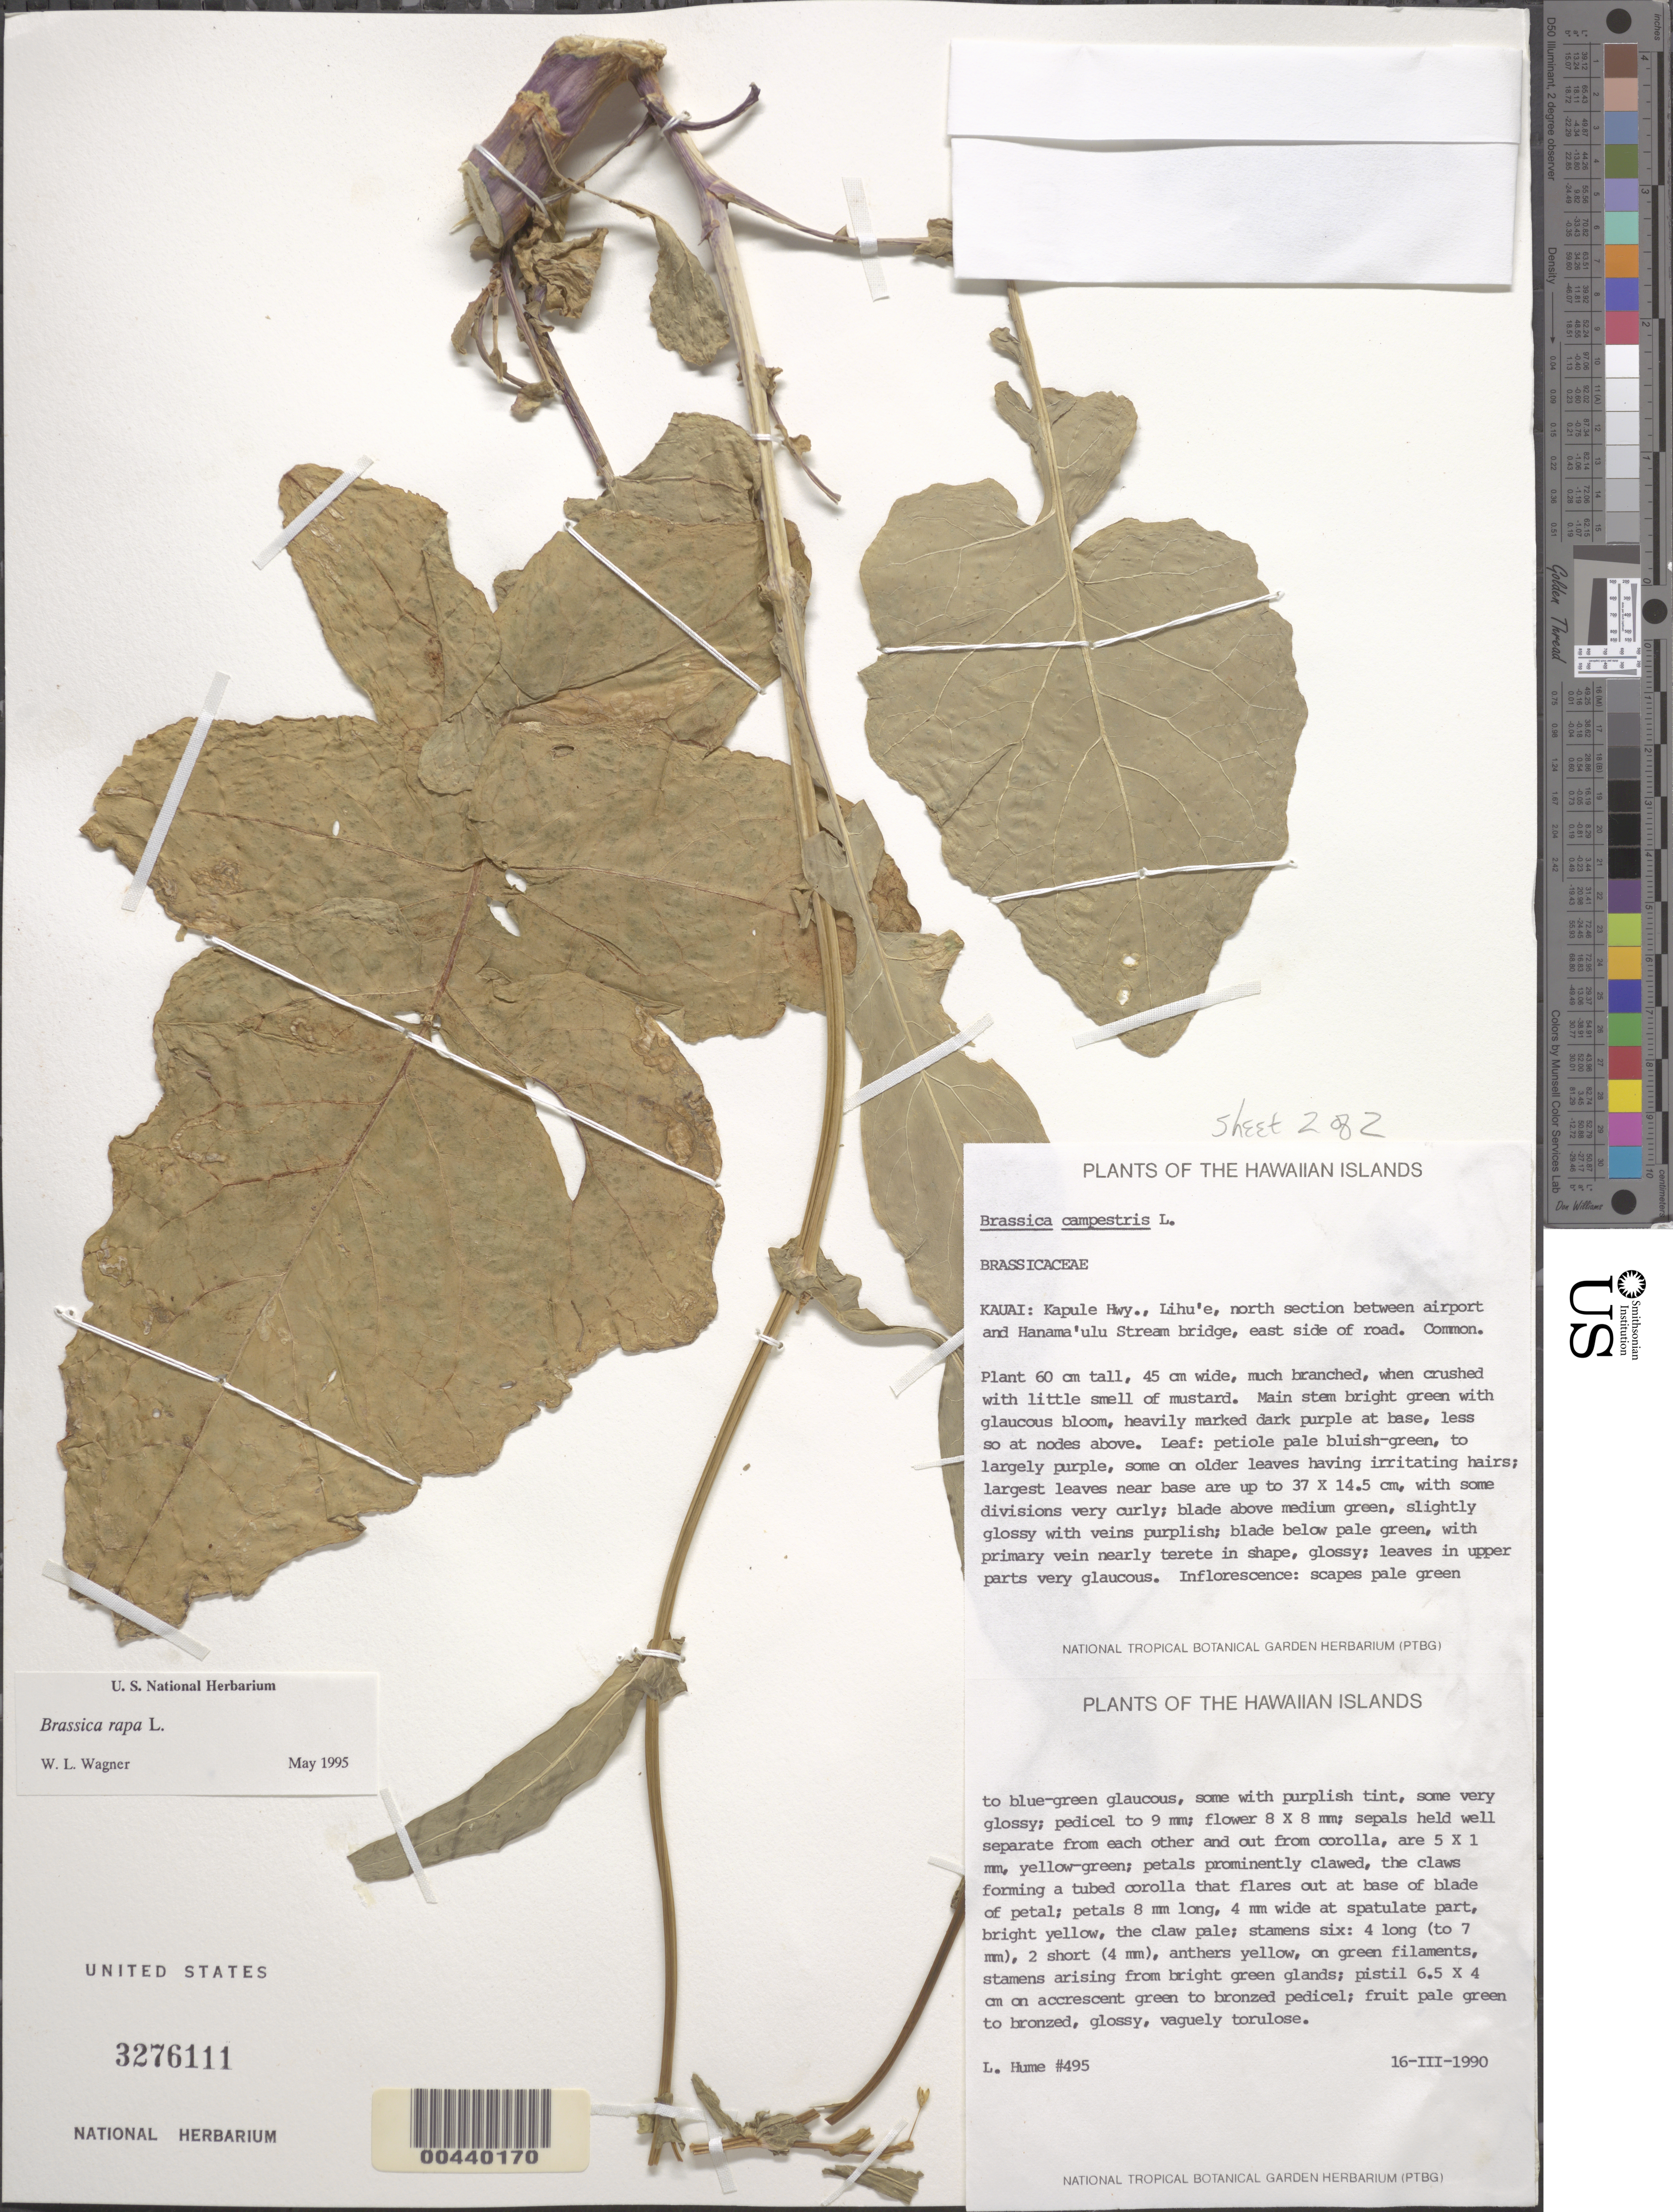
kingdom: Plantae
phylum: Tracheophyta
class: Magnoliopsida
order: Brassicales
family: Brassicaceae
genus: Brassica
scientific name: Brassica rapa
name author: L.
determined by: Wagner, W. L., (BOT), Smithsonian Institution - National Museum of Natural History (UNITED STATES)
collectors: L. Hume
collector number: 495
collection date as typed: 16 Mar 1990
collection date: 1990-03-16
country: United States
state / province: Hawaii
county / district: Kauai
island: Kaua'i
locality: Kapule Highway, Lihu'e, north section between airport and Hanama'ulu Stream bridge, east side of road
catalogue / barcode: US 3276111